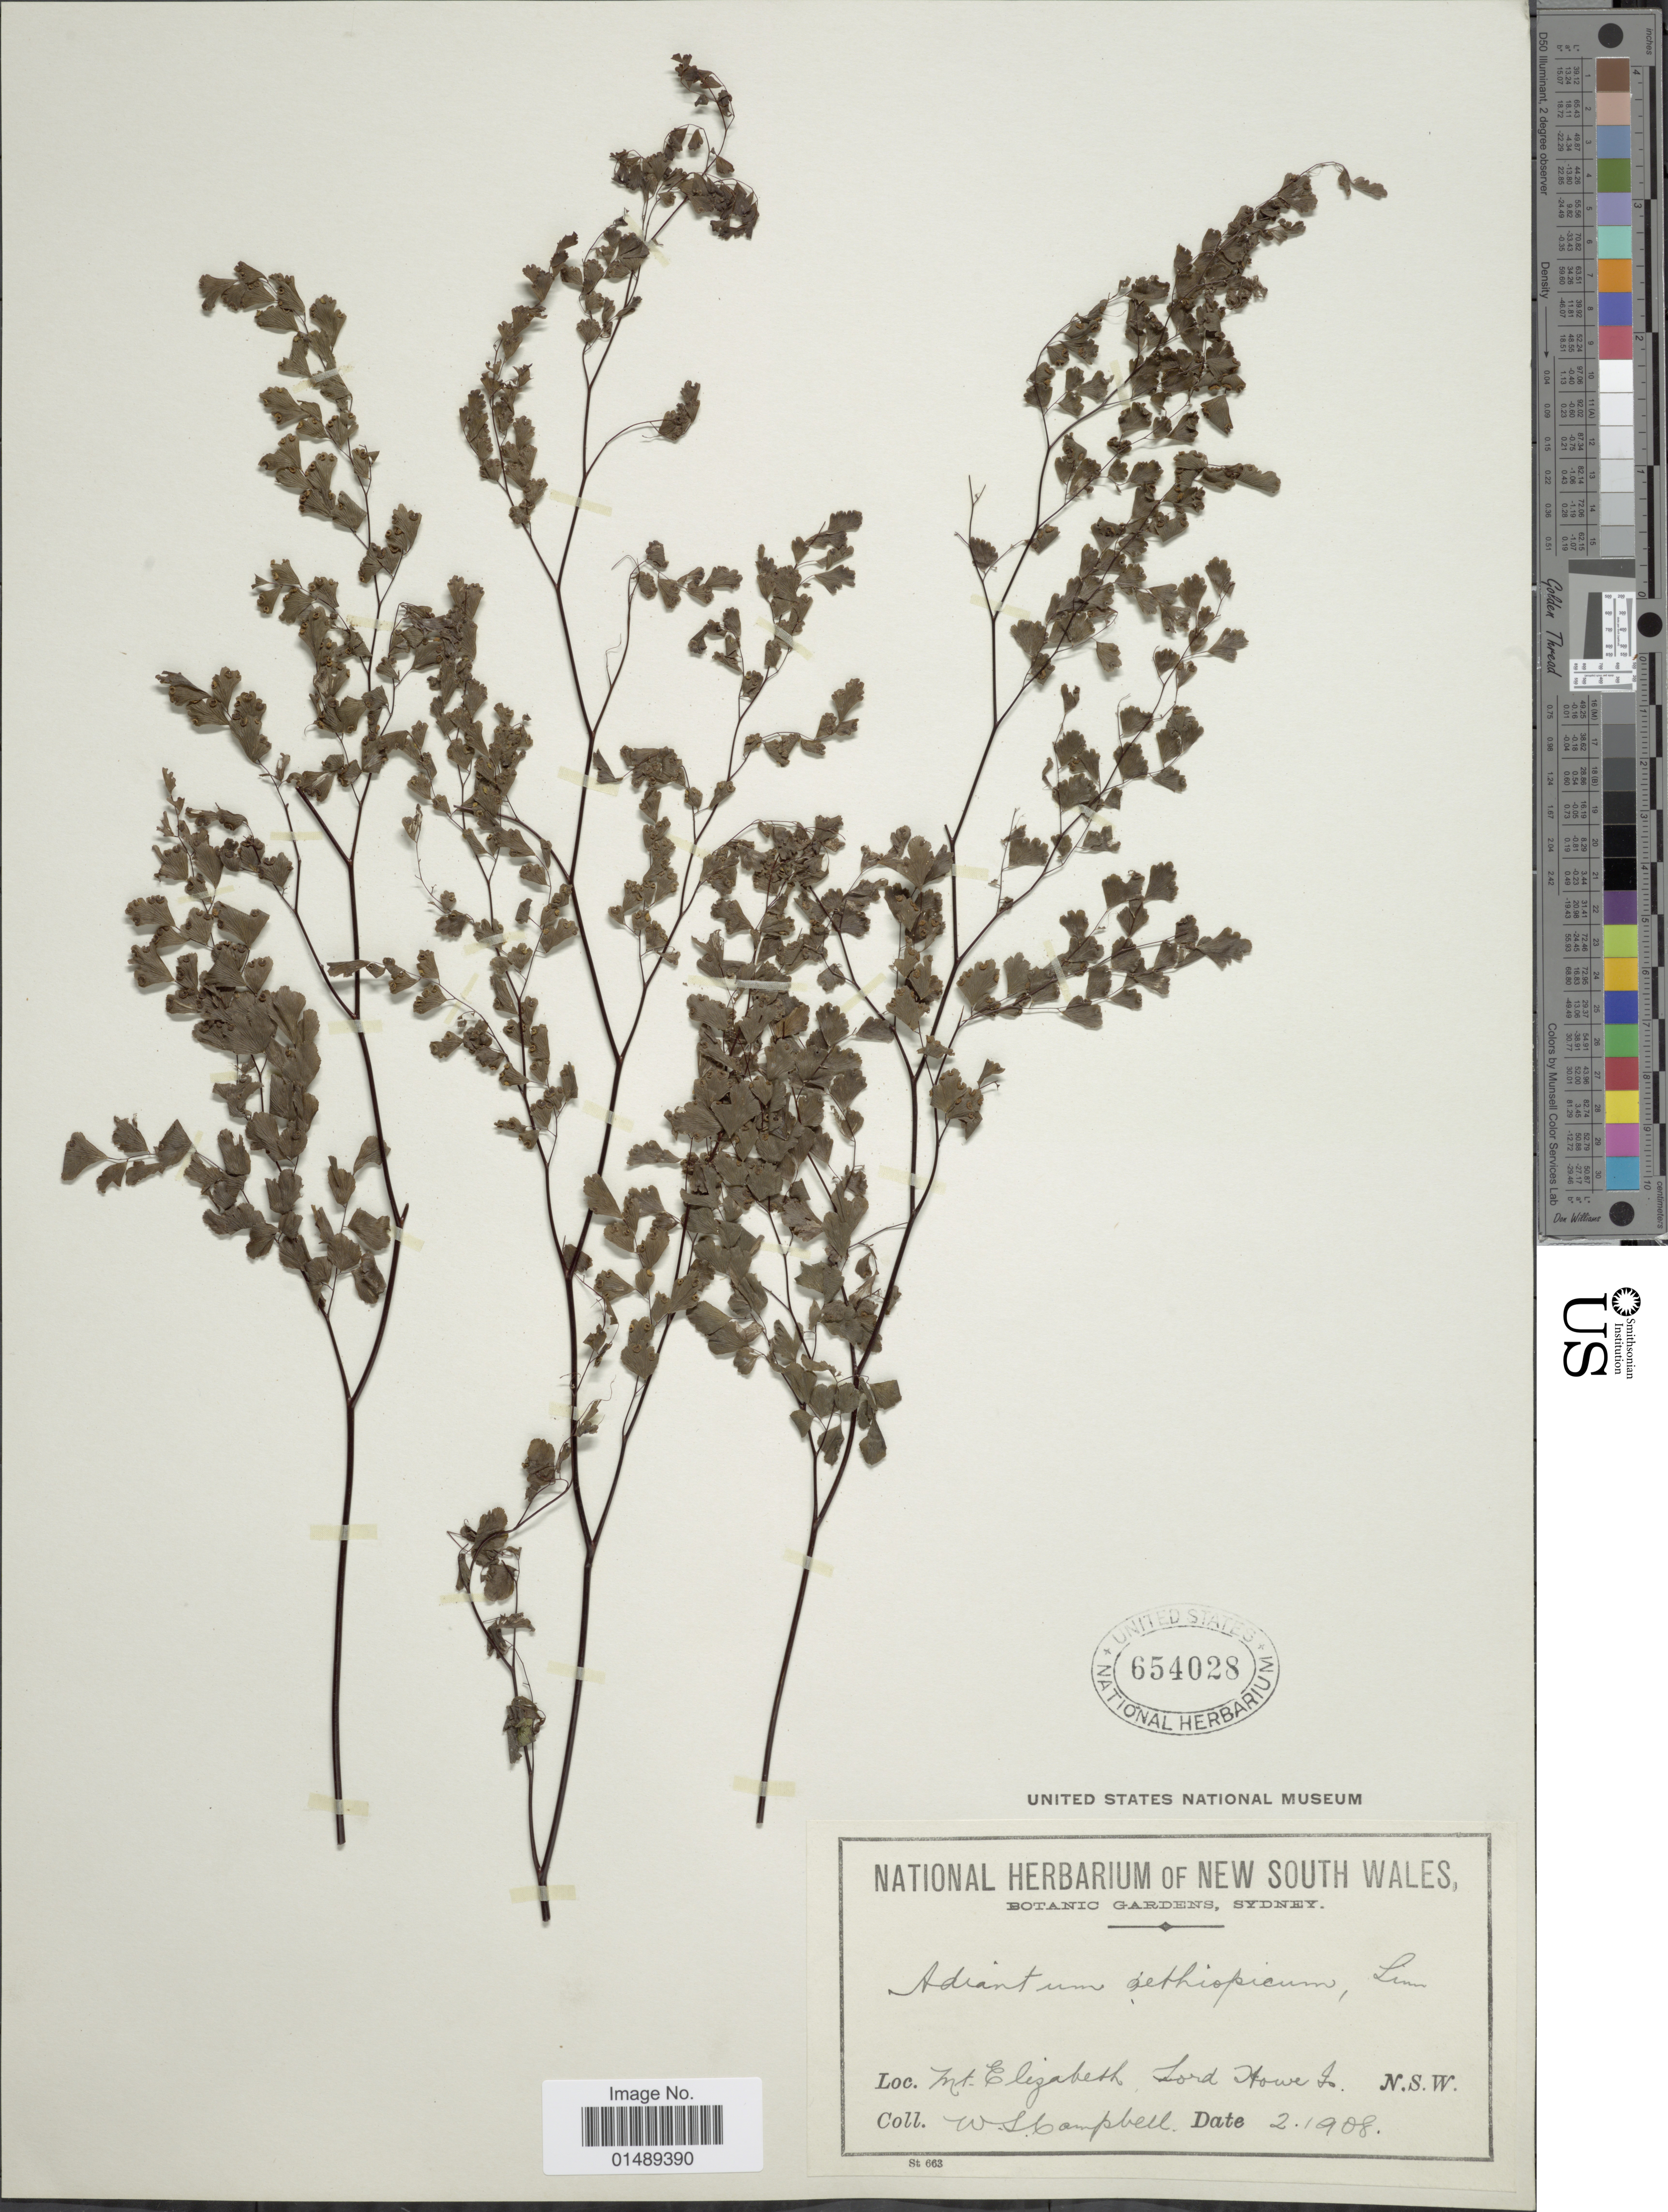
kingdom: Plantae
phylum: Tracheophyta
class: Polypodiopsida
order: Polypodiales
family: Pteridaceae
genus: Adiantum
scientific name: Adiantum poiretii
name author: Wikstr.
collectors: W. S. Campbell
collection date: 1908-02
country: Australia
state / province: New South Wales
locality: Mt. Elizabeth, Lord Howe Is., N.S.W.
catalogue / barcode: US 654028